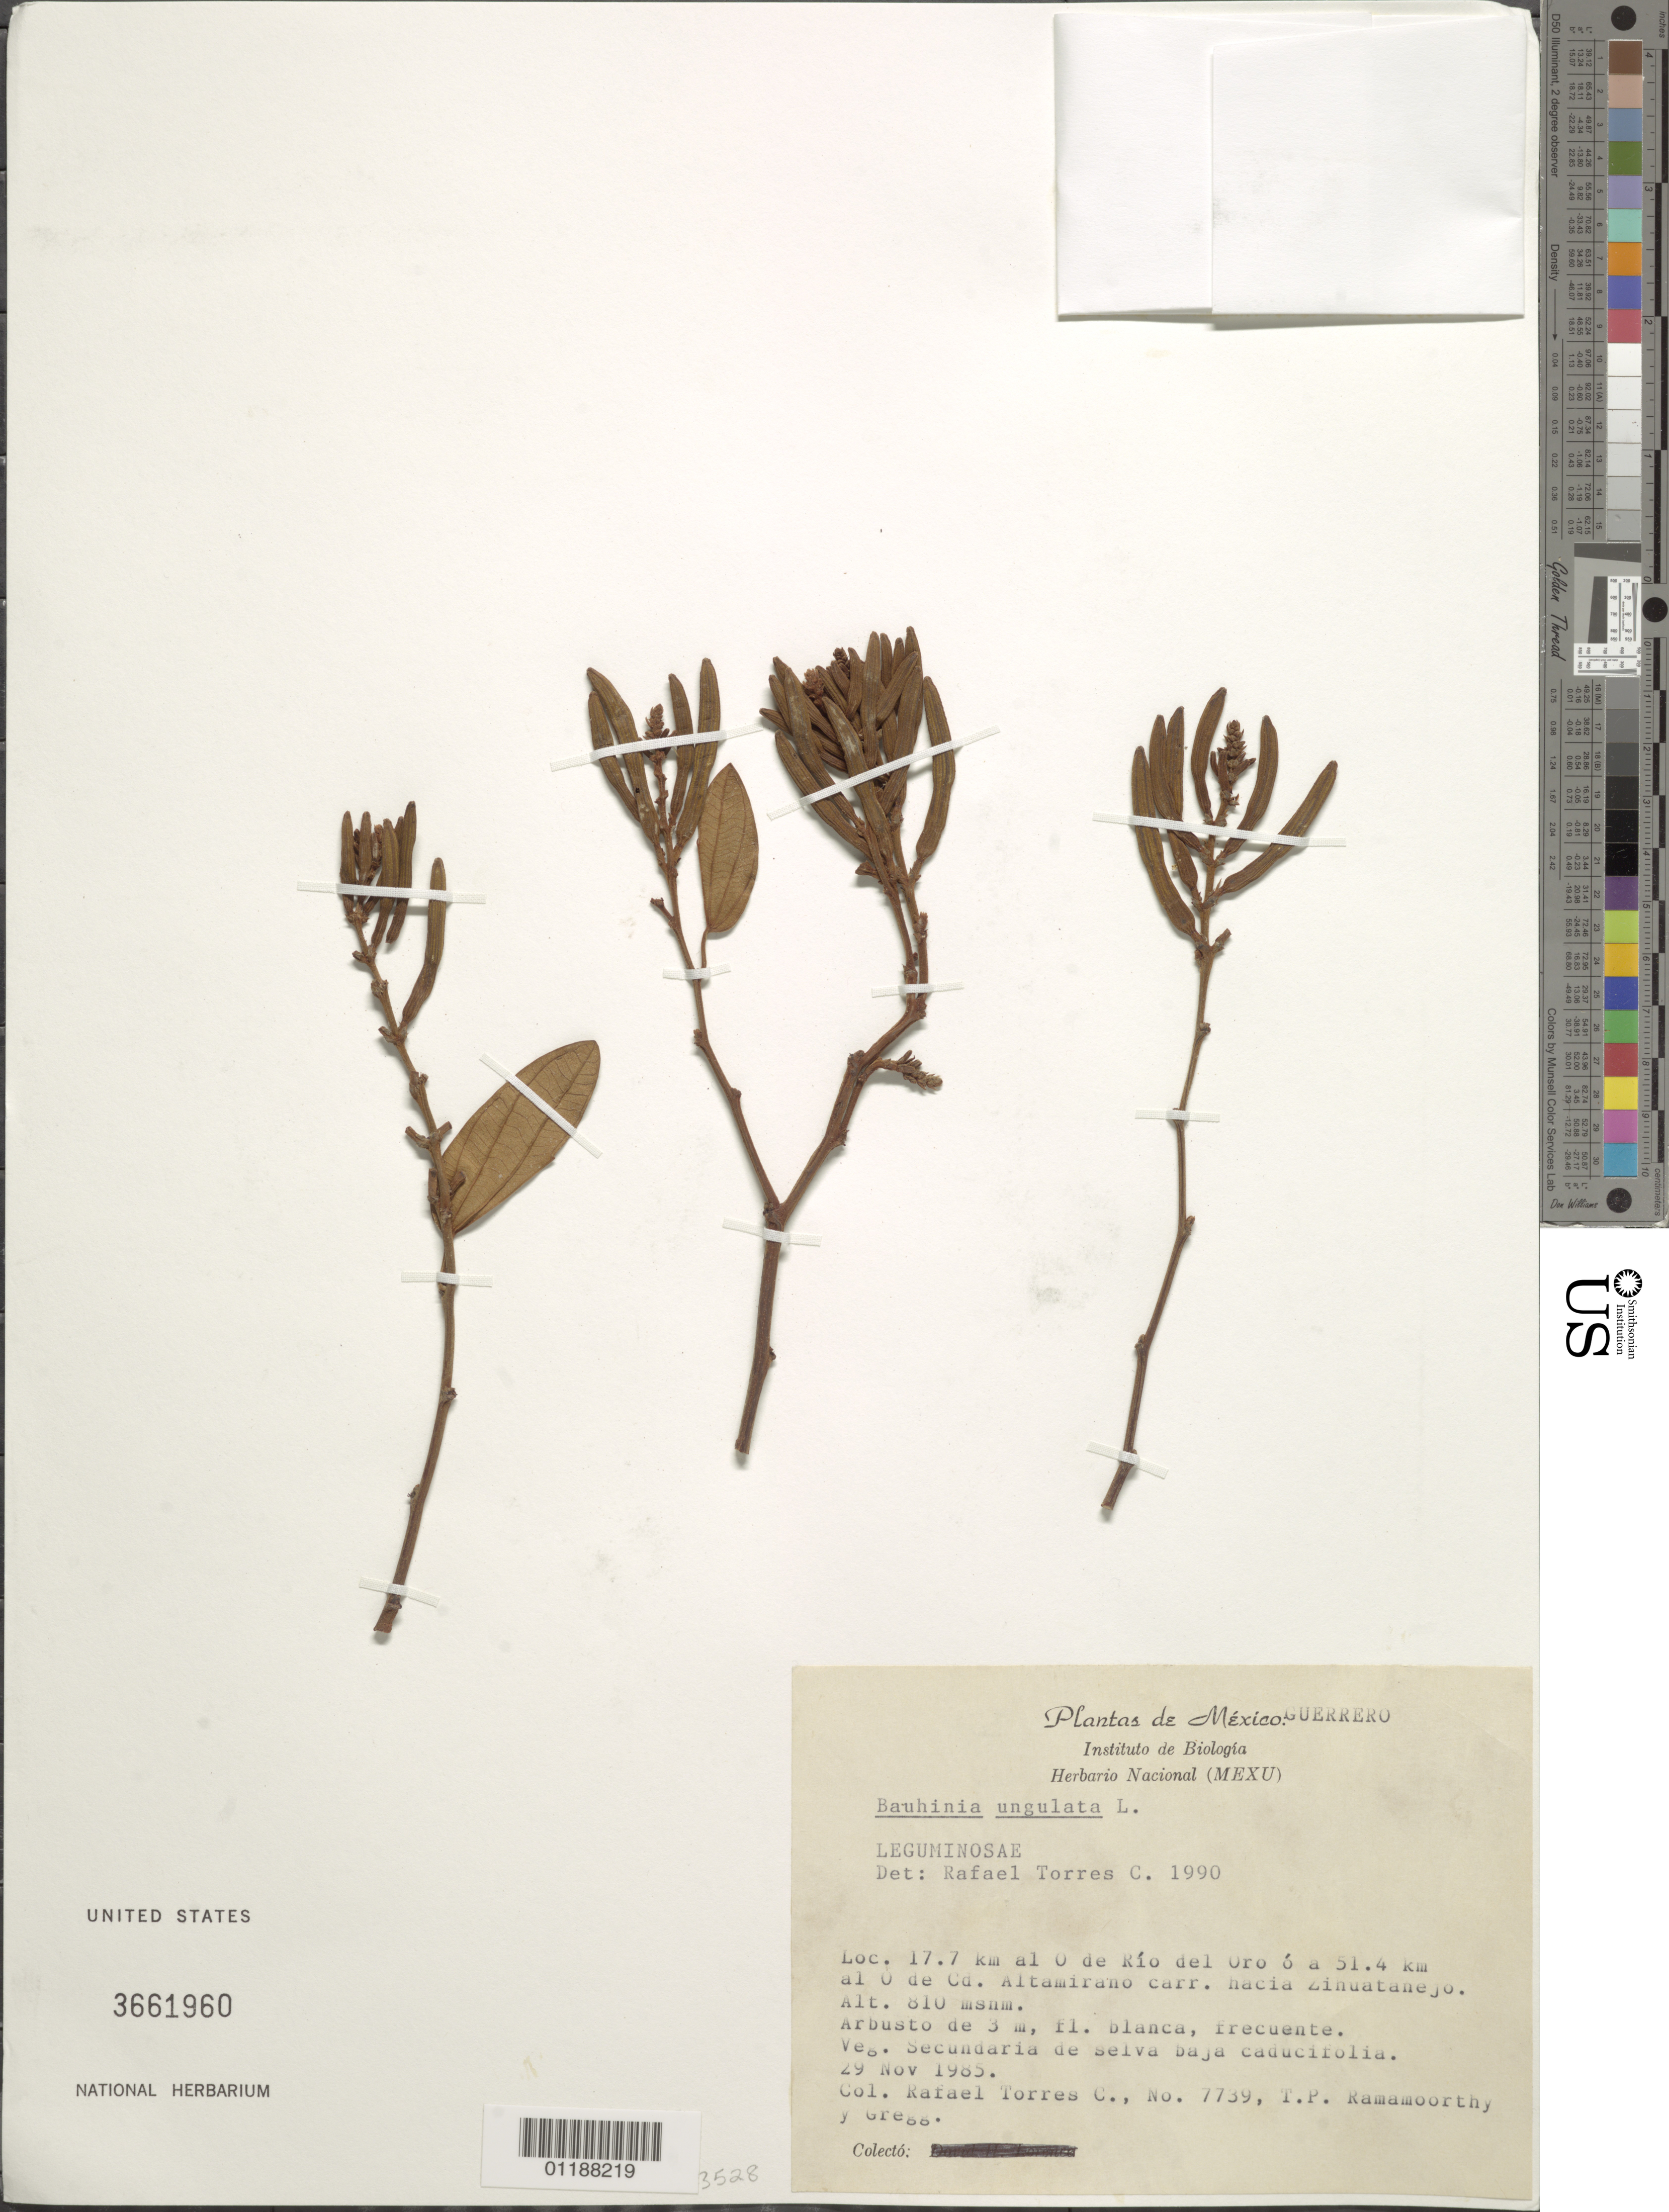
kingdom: Plantae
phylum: Tracheophyta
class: Magnoliopsida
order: Fabales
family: Fabaceae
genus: Bauhinia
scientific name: Bauhinia ungulata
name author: L.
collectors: R. Torres C., T. P. Ramamoorthy & -. Gegg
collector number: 7739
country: Mexico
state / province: Guerrero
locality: W of de Rio del Orom Altamirano carr. hacia Zinuatanejo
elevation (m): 810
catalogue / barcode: US 3661960